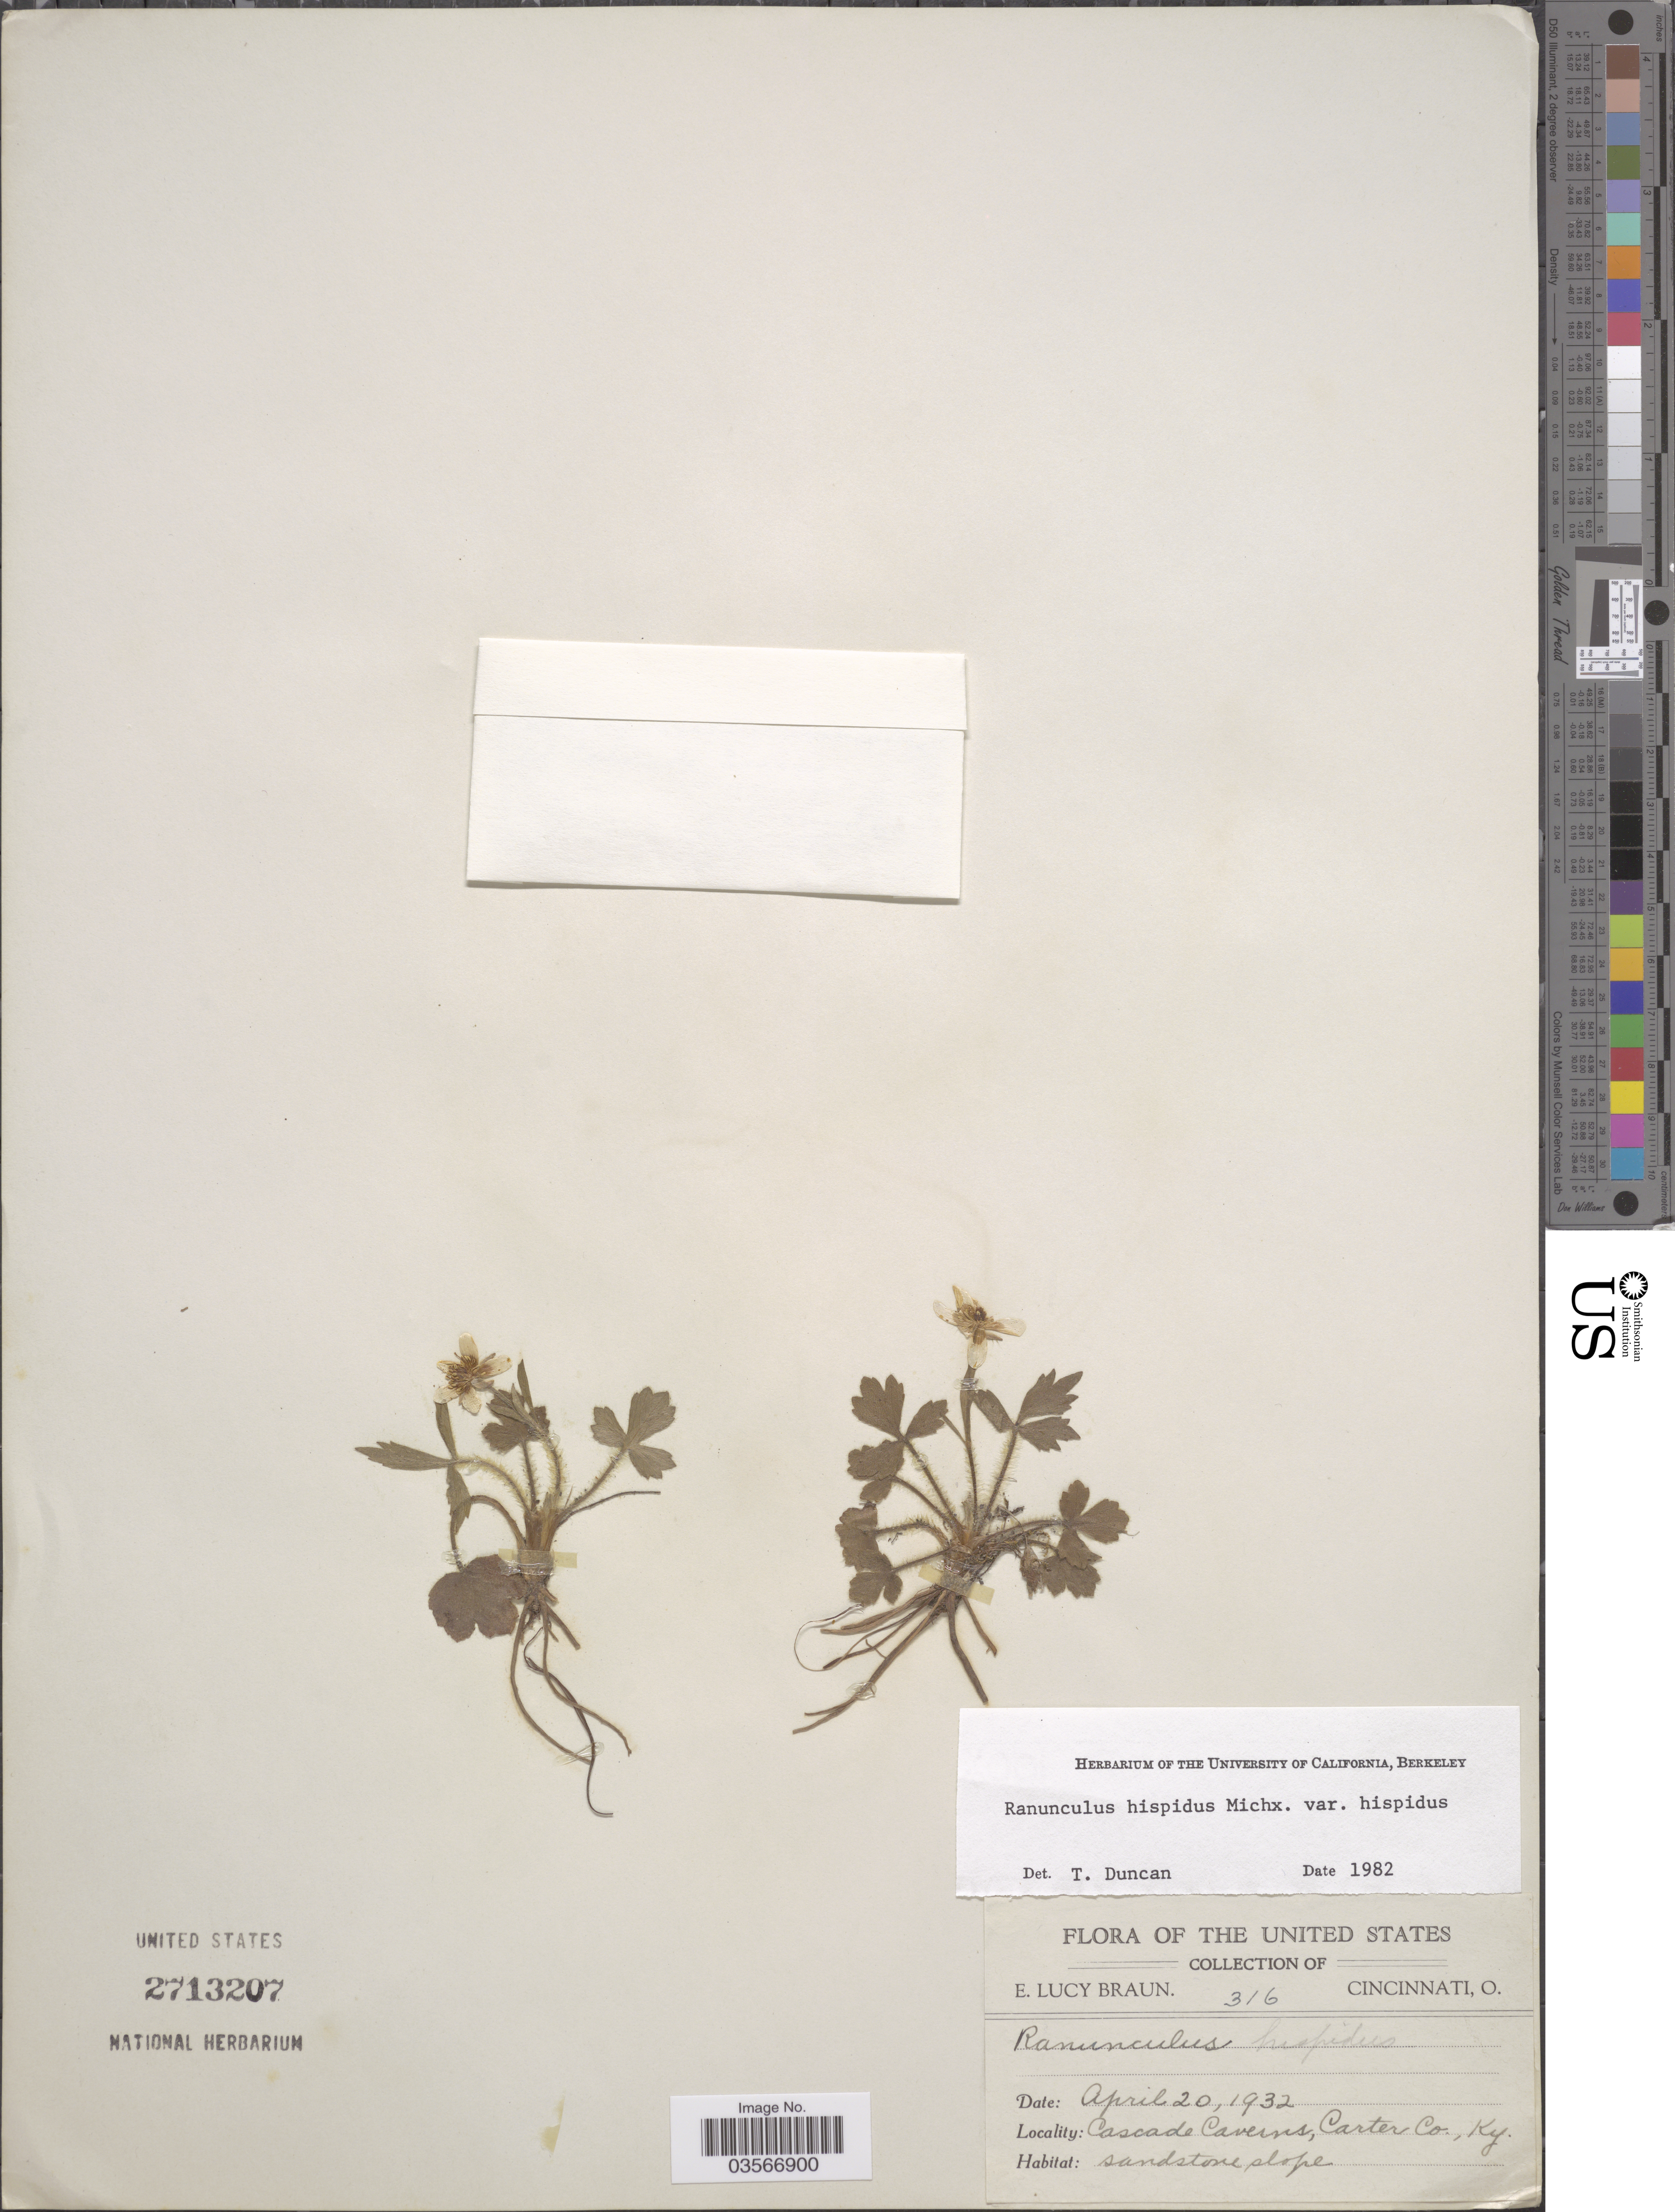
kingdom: Plantae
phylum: Tracheophyta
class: Magnoliopsida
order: Ranunculales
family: Ranunculaceae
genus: Ranunculus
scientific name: Ranunculus hispidus var. hispidus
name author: Michx.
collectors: E. L. Braun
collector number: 316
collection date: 1932-04-20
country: United States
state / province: Kentucky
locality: Cascade Caverns, Carter Co.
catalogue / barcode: US 2713207